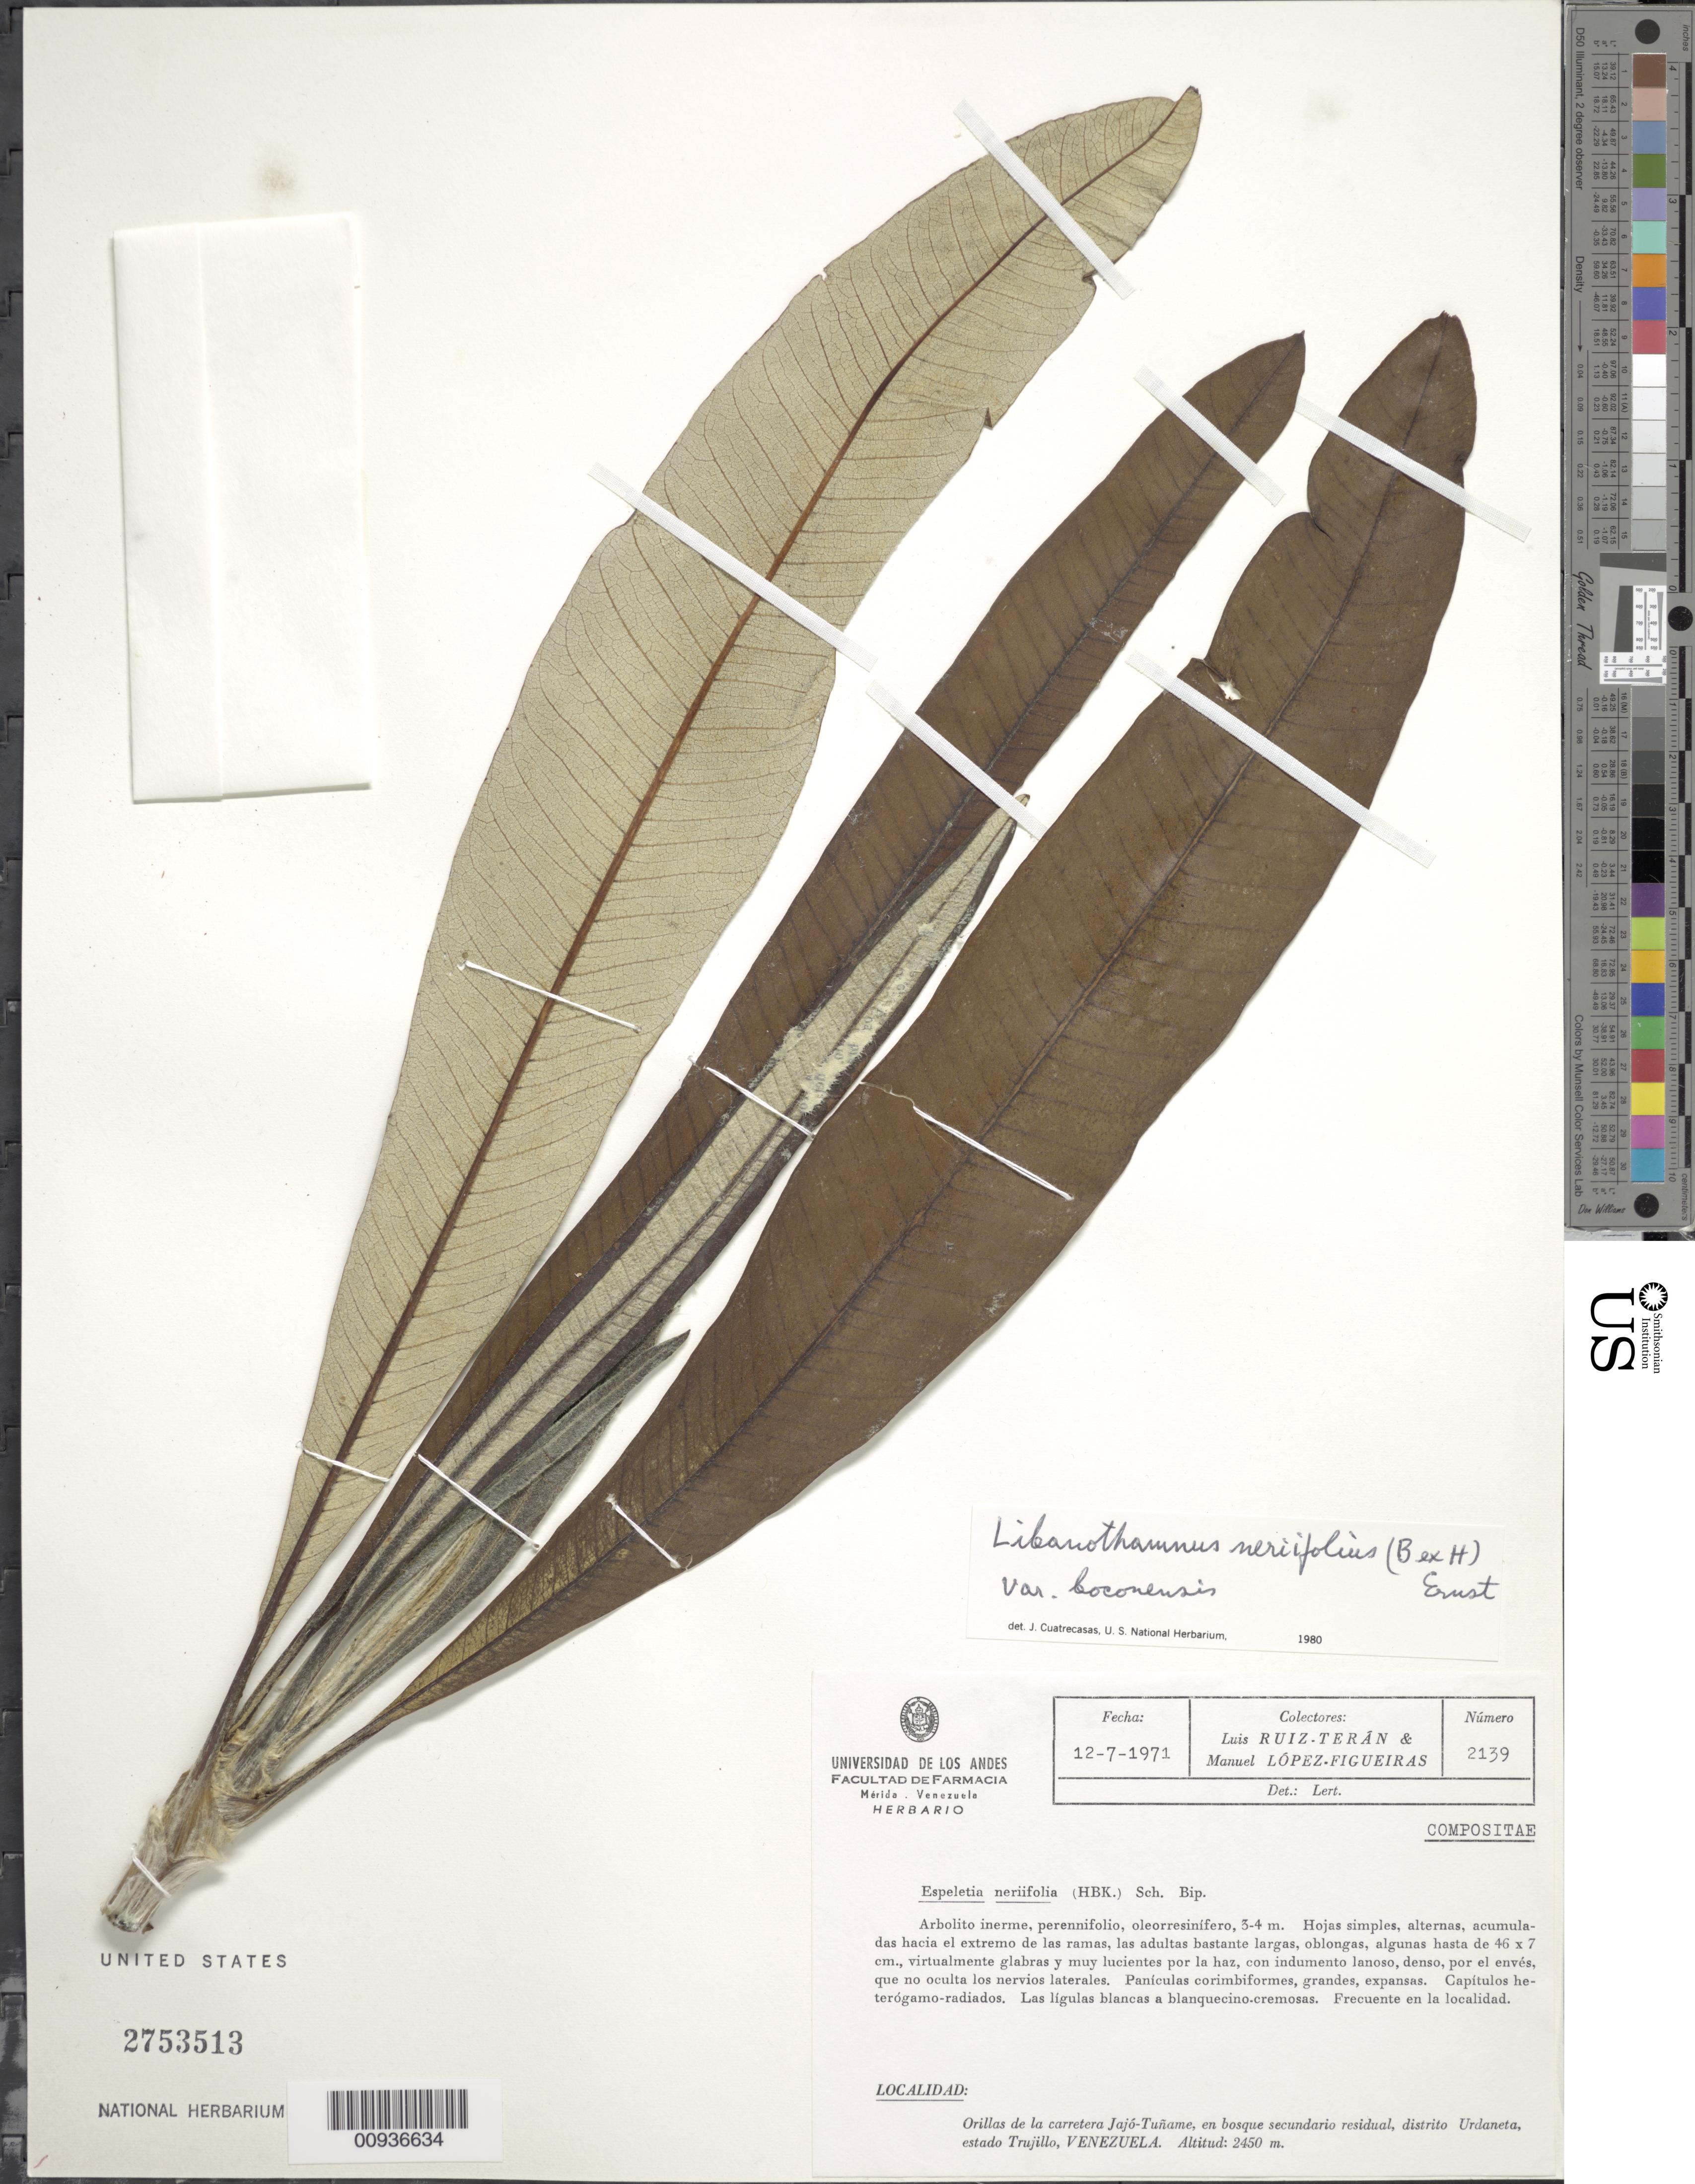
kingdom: Plantae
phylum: Tracheophyta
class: Magnoliopsida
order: Asterales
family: Asteraceae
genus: Libanothamnus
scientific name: Libanothamnus neriifolius var. boconensis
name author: Cuatrec.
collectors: L. Teran & M. López Figueiras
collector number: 2139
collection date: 1971-07-12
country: Venezuela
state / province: Trujillo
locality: Orillas de la carretera Jajo-Tuname, distrito Urdaneta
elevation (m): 2450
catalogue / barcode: US 2753513